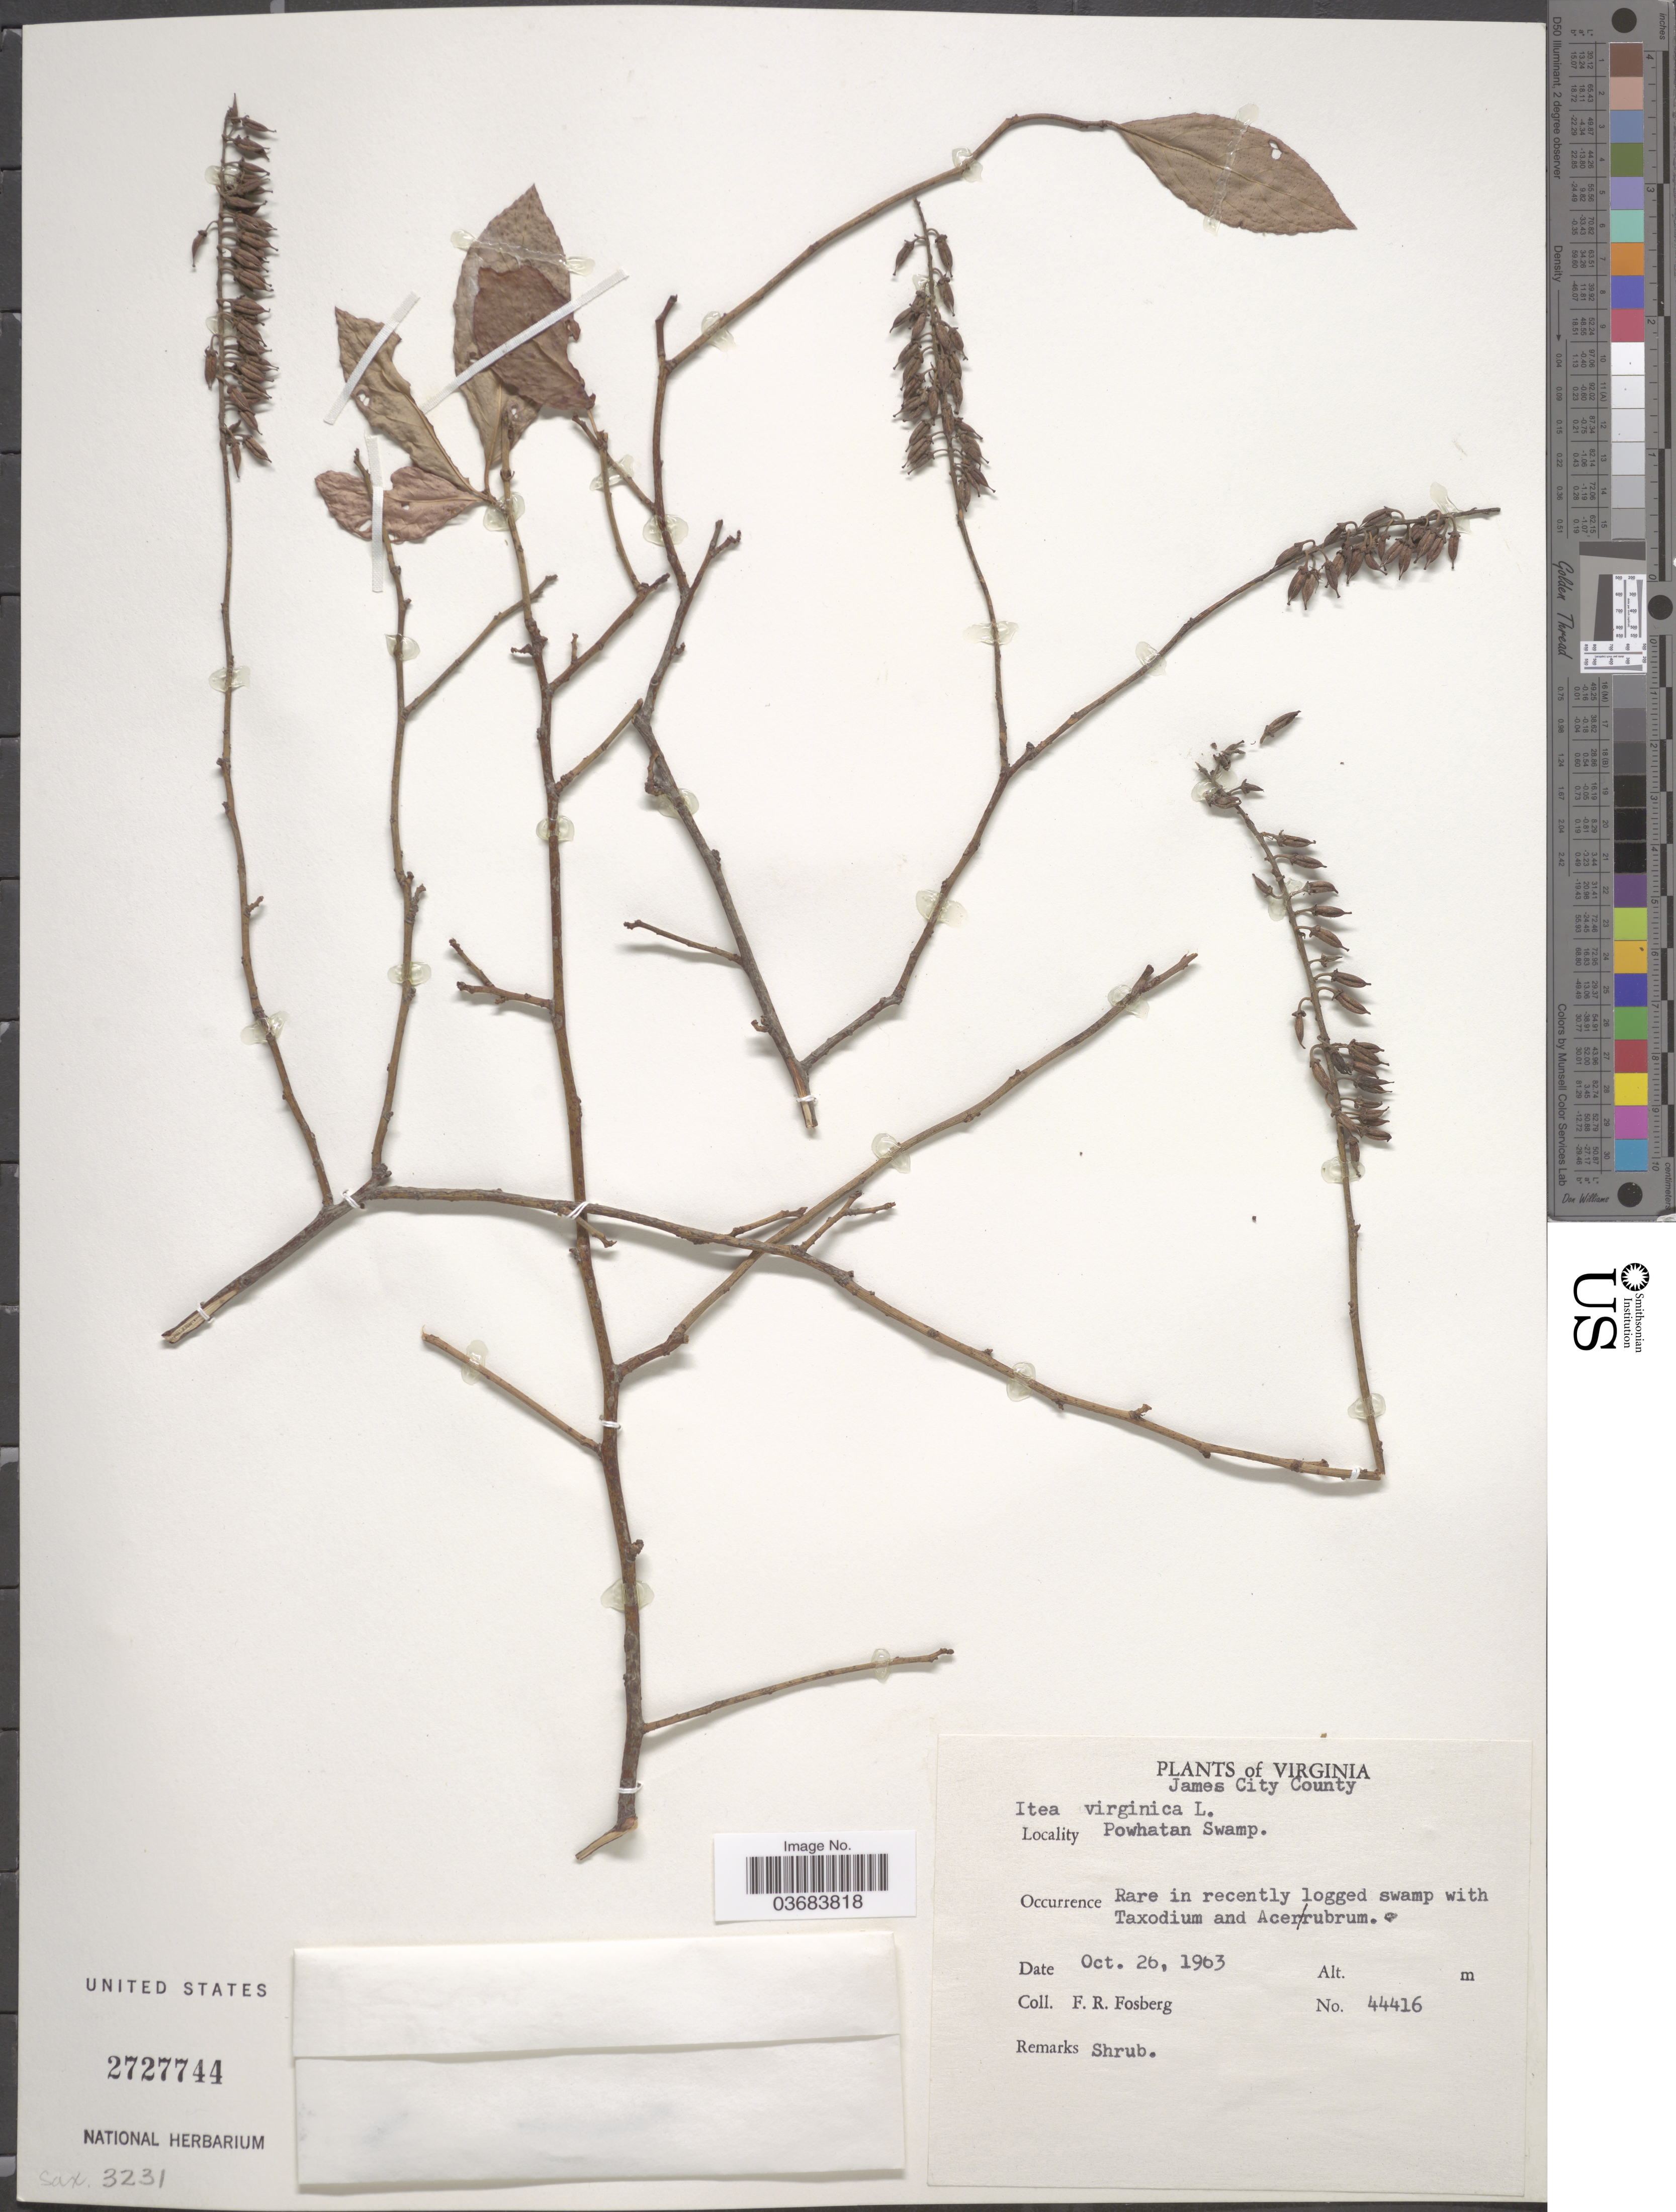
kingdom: Plantae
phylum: Tracheophyta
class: Magnoliopsida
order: Saxifragales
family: Iteaceae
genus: Itea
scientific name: Itea virginica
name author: L.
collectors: F. R. Fosberg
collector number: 44416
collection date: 1963-10-26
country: United States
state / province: Virginia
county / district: James City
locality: James City County. Powhatan Swamp.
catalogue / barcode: US 2727744